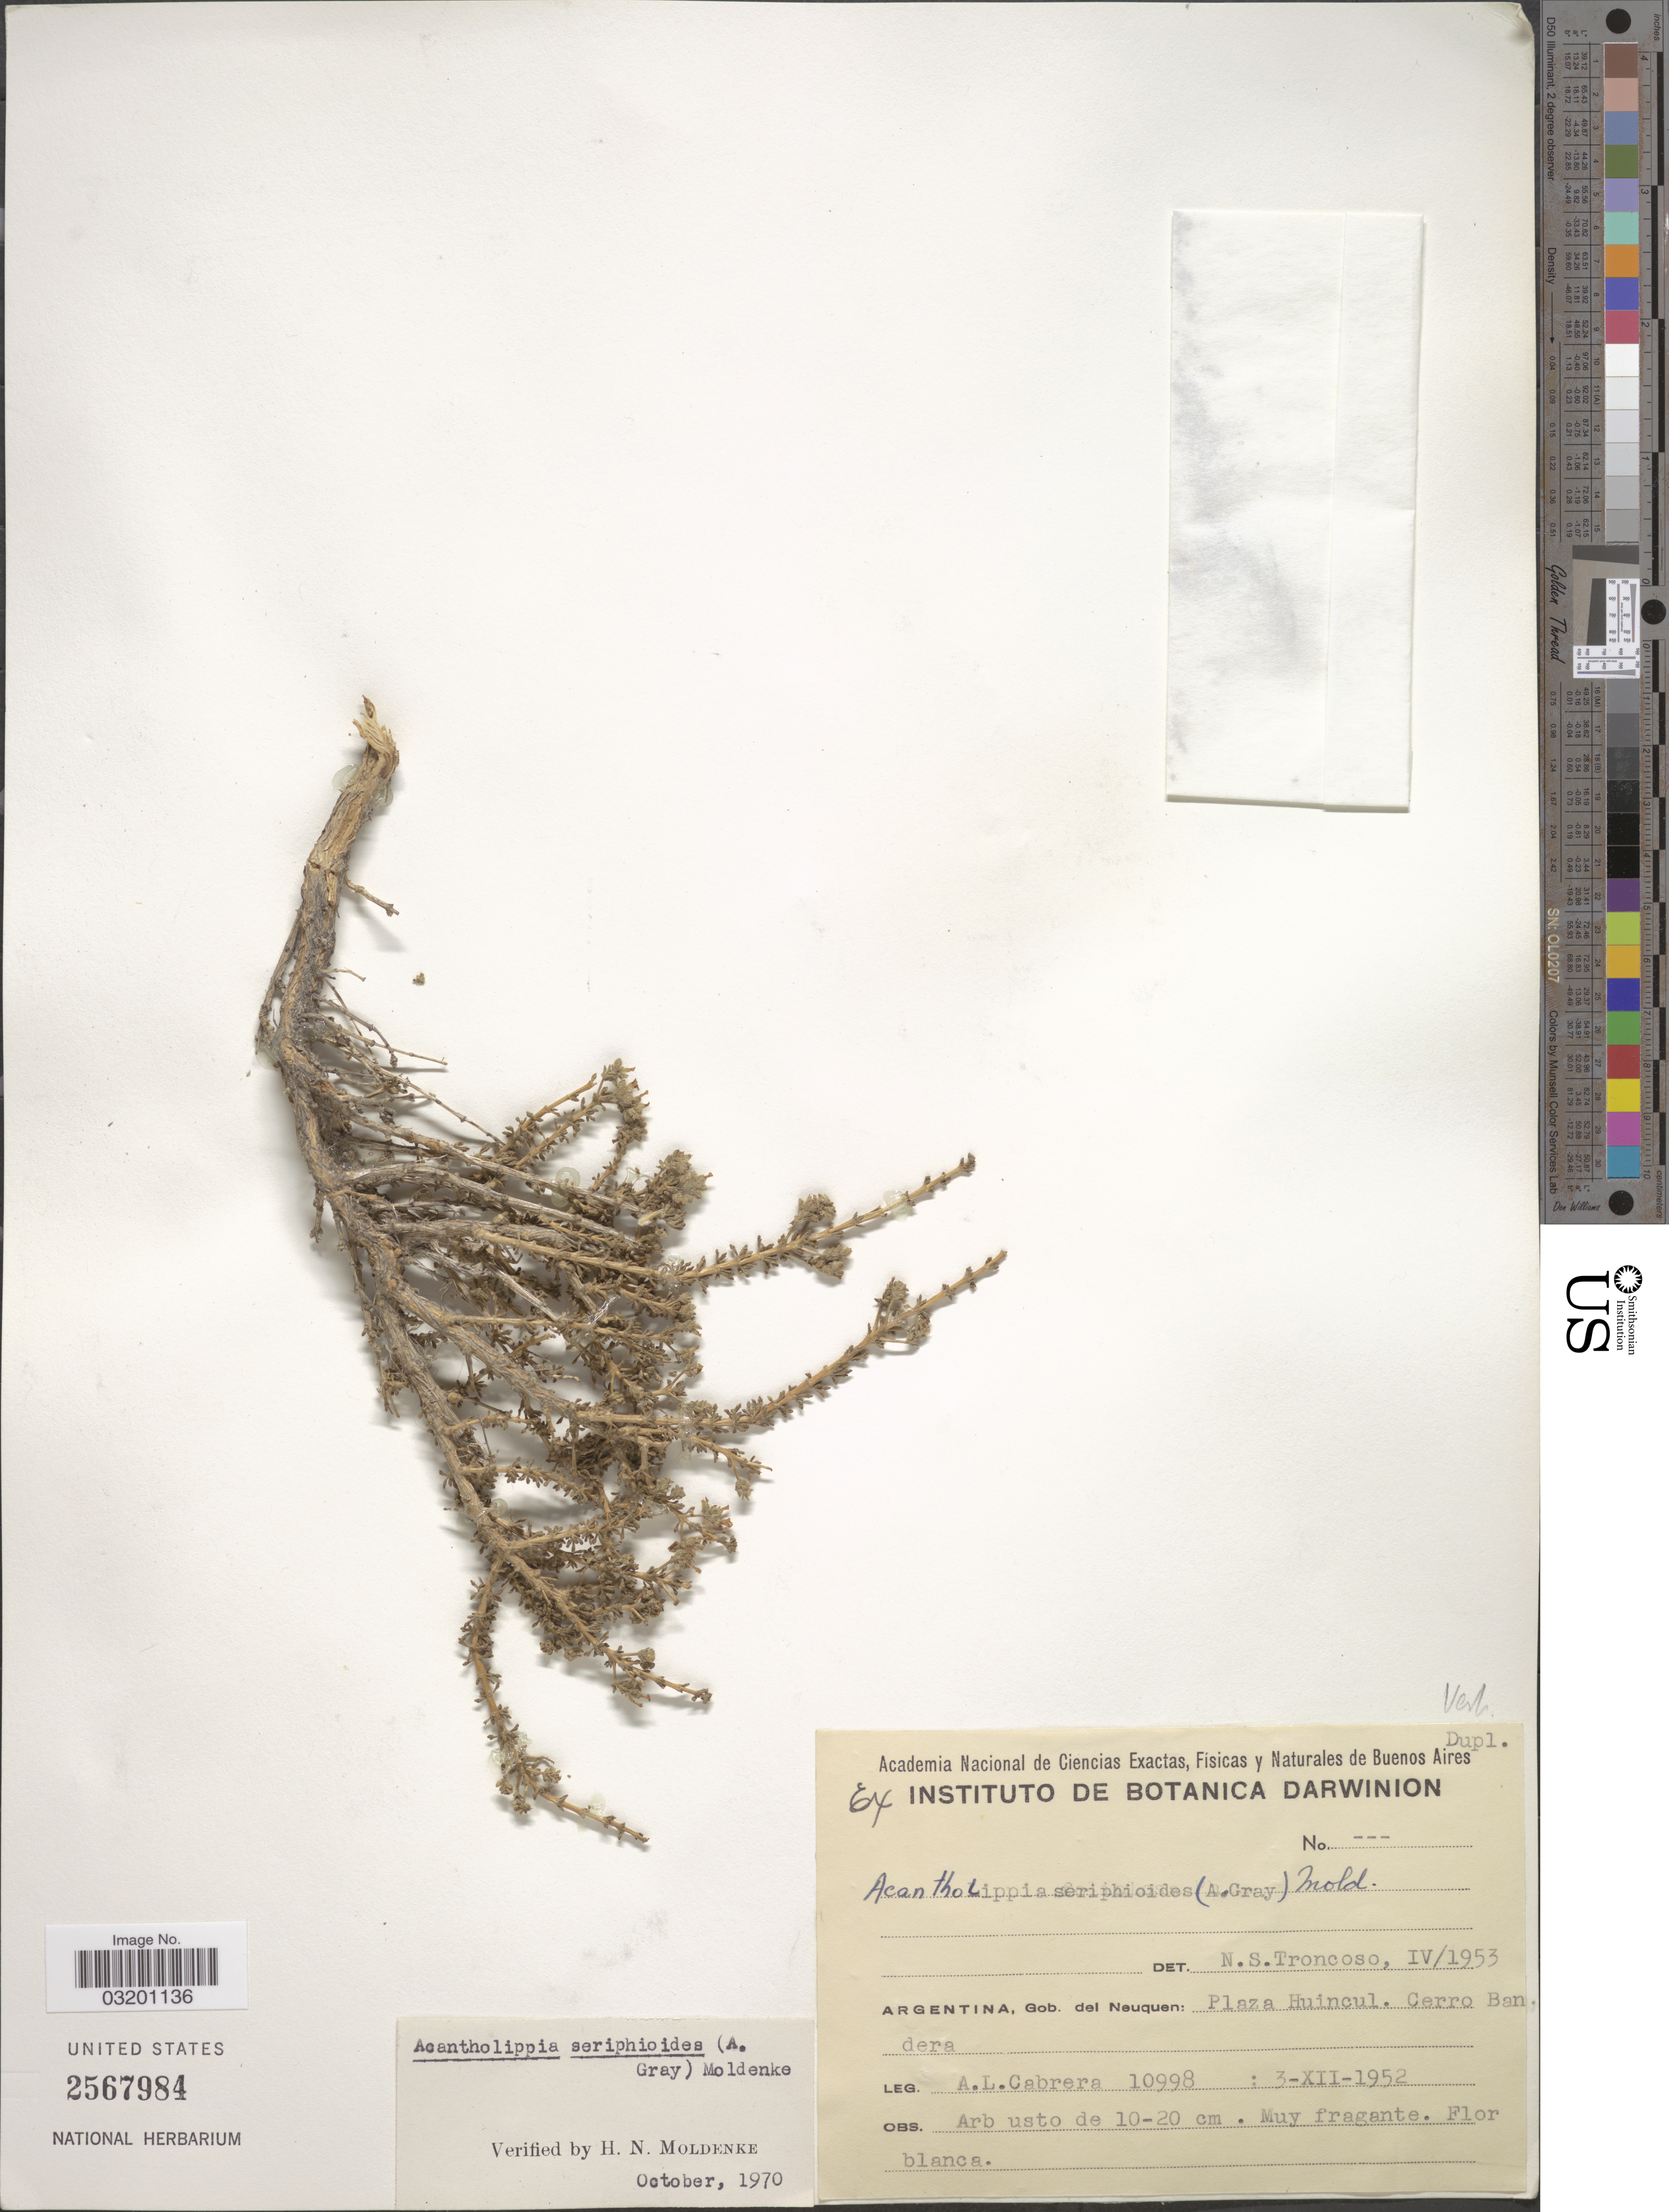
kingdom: Plantae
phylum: Tracheophyta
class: Magnoliopsida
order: Lamiales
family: Verbenaceae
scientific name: Acantholippa seriphioides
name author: (A. Gray) Moldenke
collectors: A. L. Cabrera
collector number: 10998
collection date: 1952-12-03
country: Argentina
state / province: Neuquen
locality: Gob. del Neuquen. Plaza Huincul. Cerro Bandera.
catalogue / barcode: US 2567984